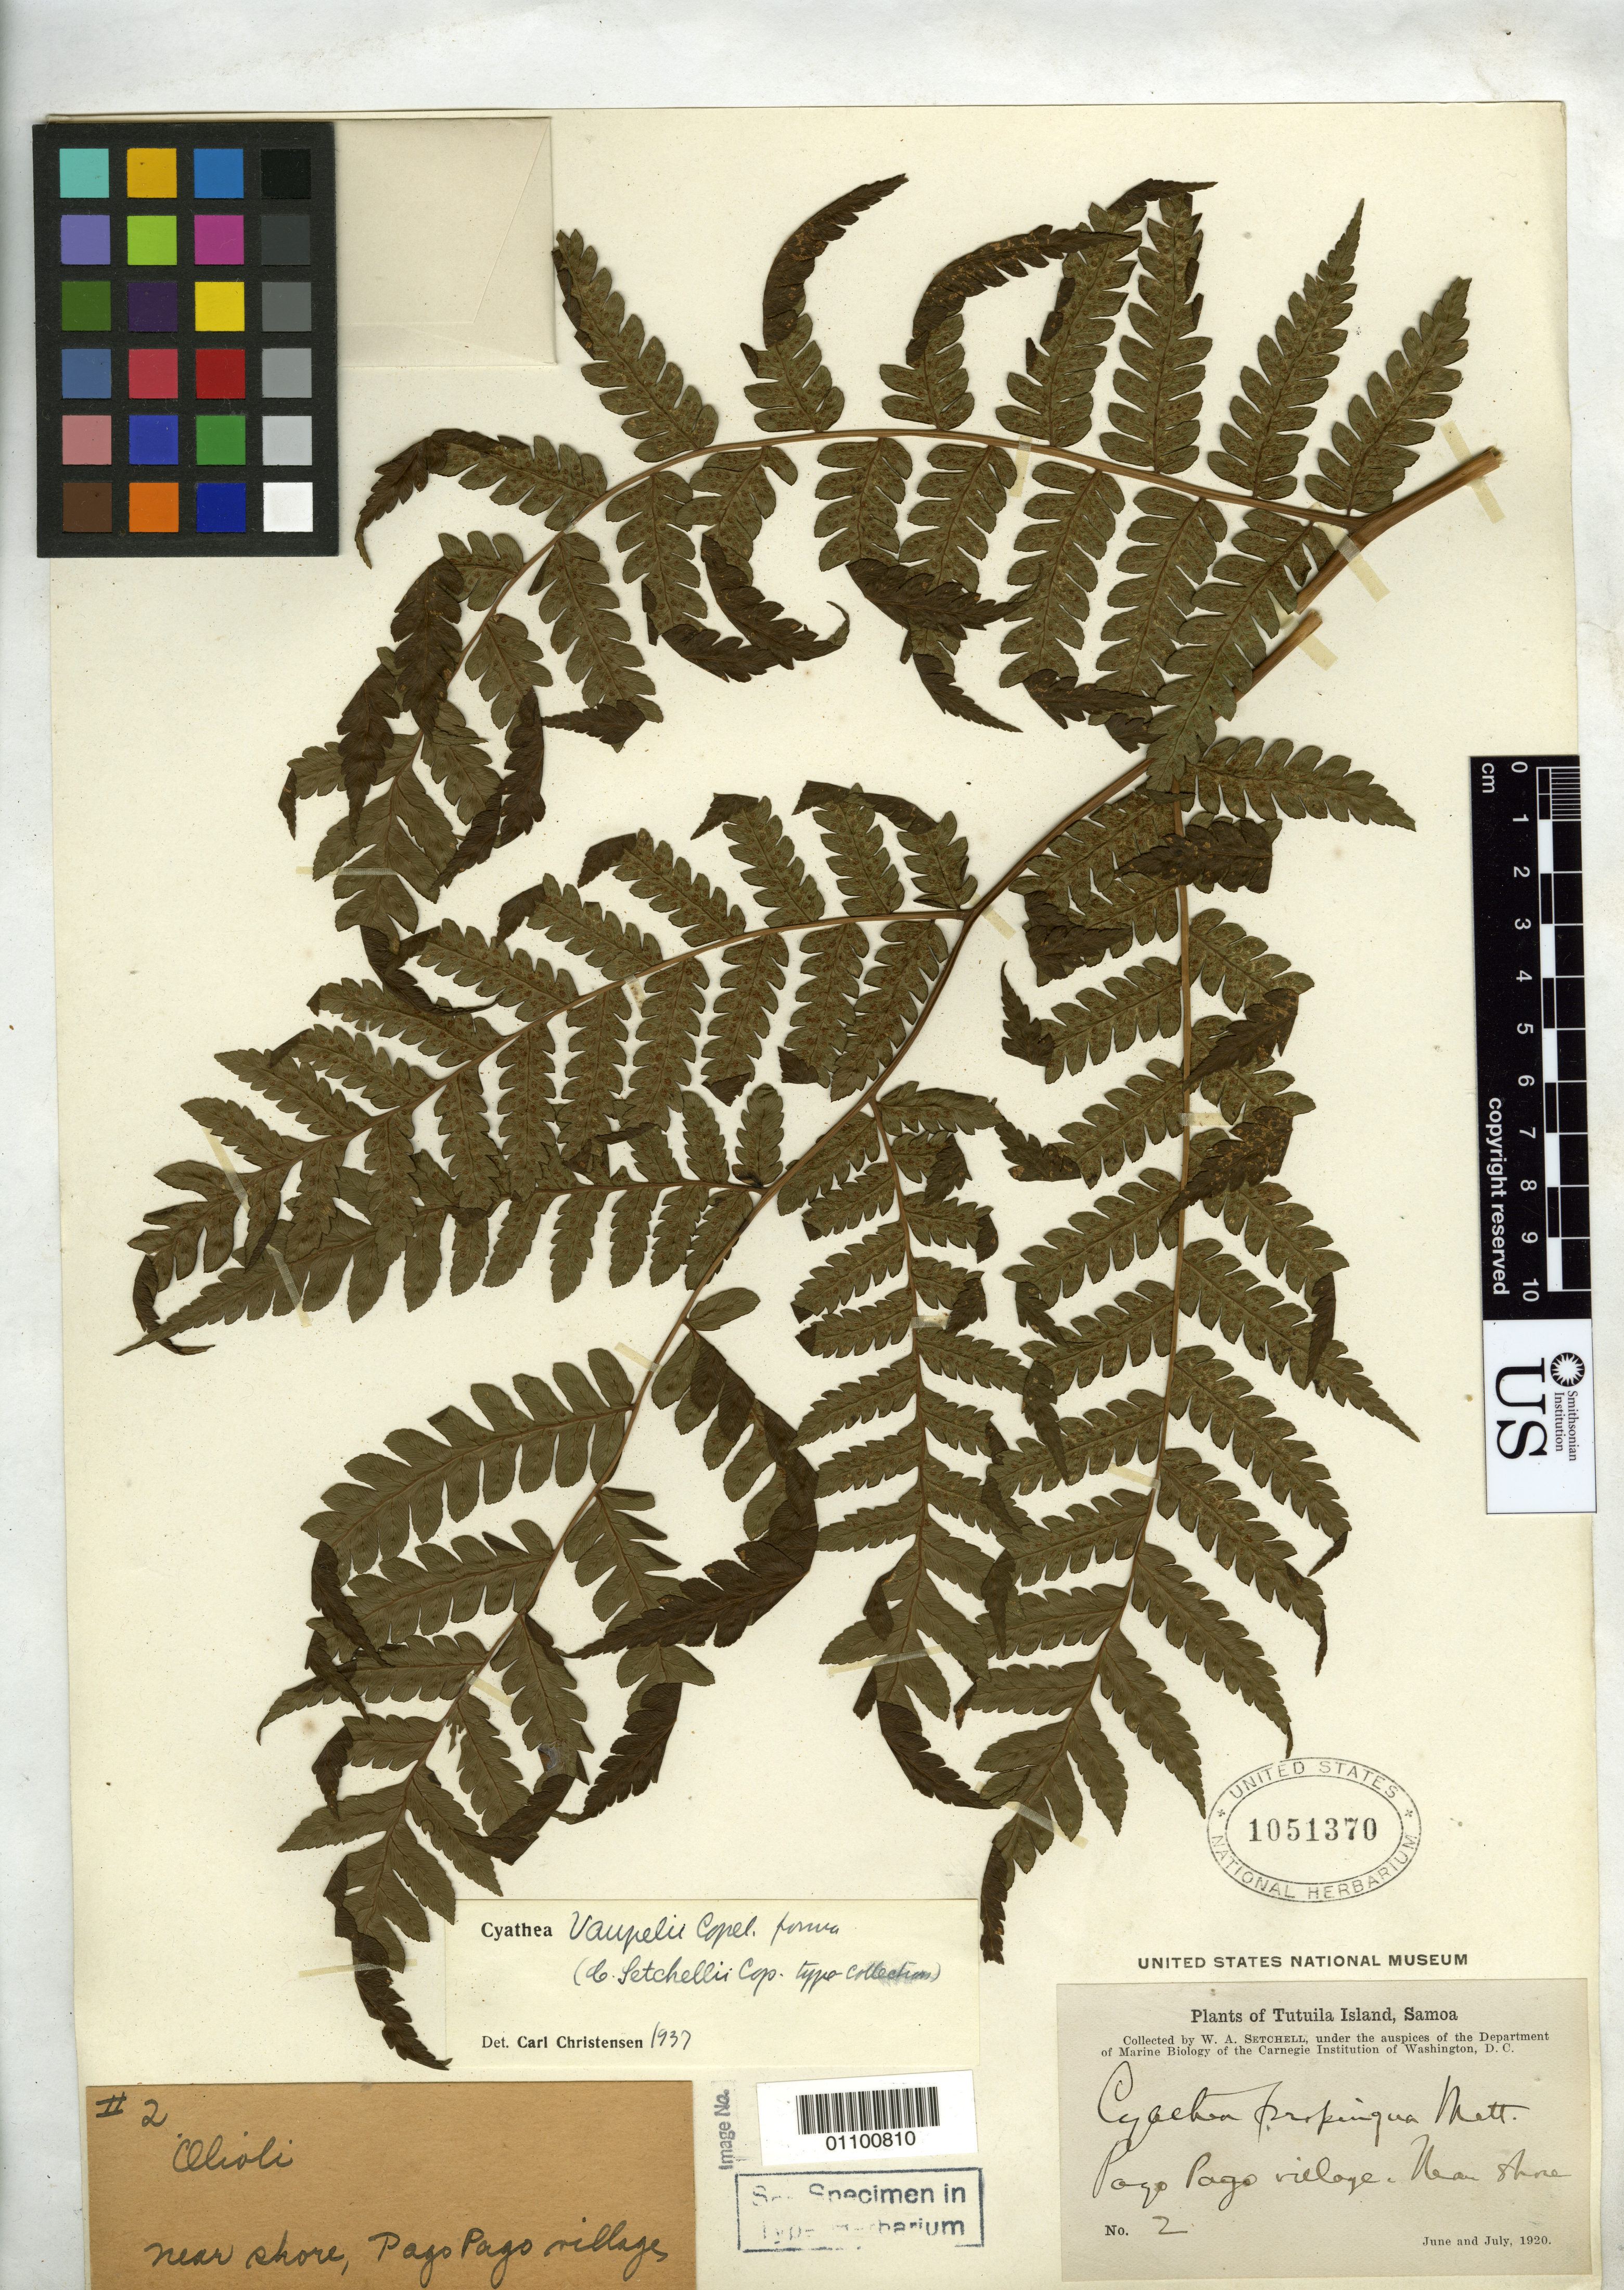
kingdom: Plantae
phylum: Tracheophyta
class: Polypodiopsida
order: Cyatheales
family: Cyatheaceae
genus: Cyathea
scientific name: Cyathea setchellii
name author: Copel.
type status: Isotype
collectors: W. Setchell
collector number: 2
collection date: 1920-06,1920-07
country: American Samoa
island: Tutua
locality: Pago Pago.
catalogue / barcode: US 1051370